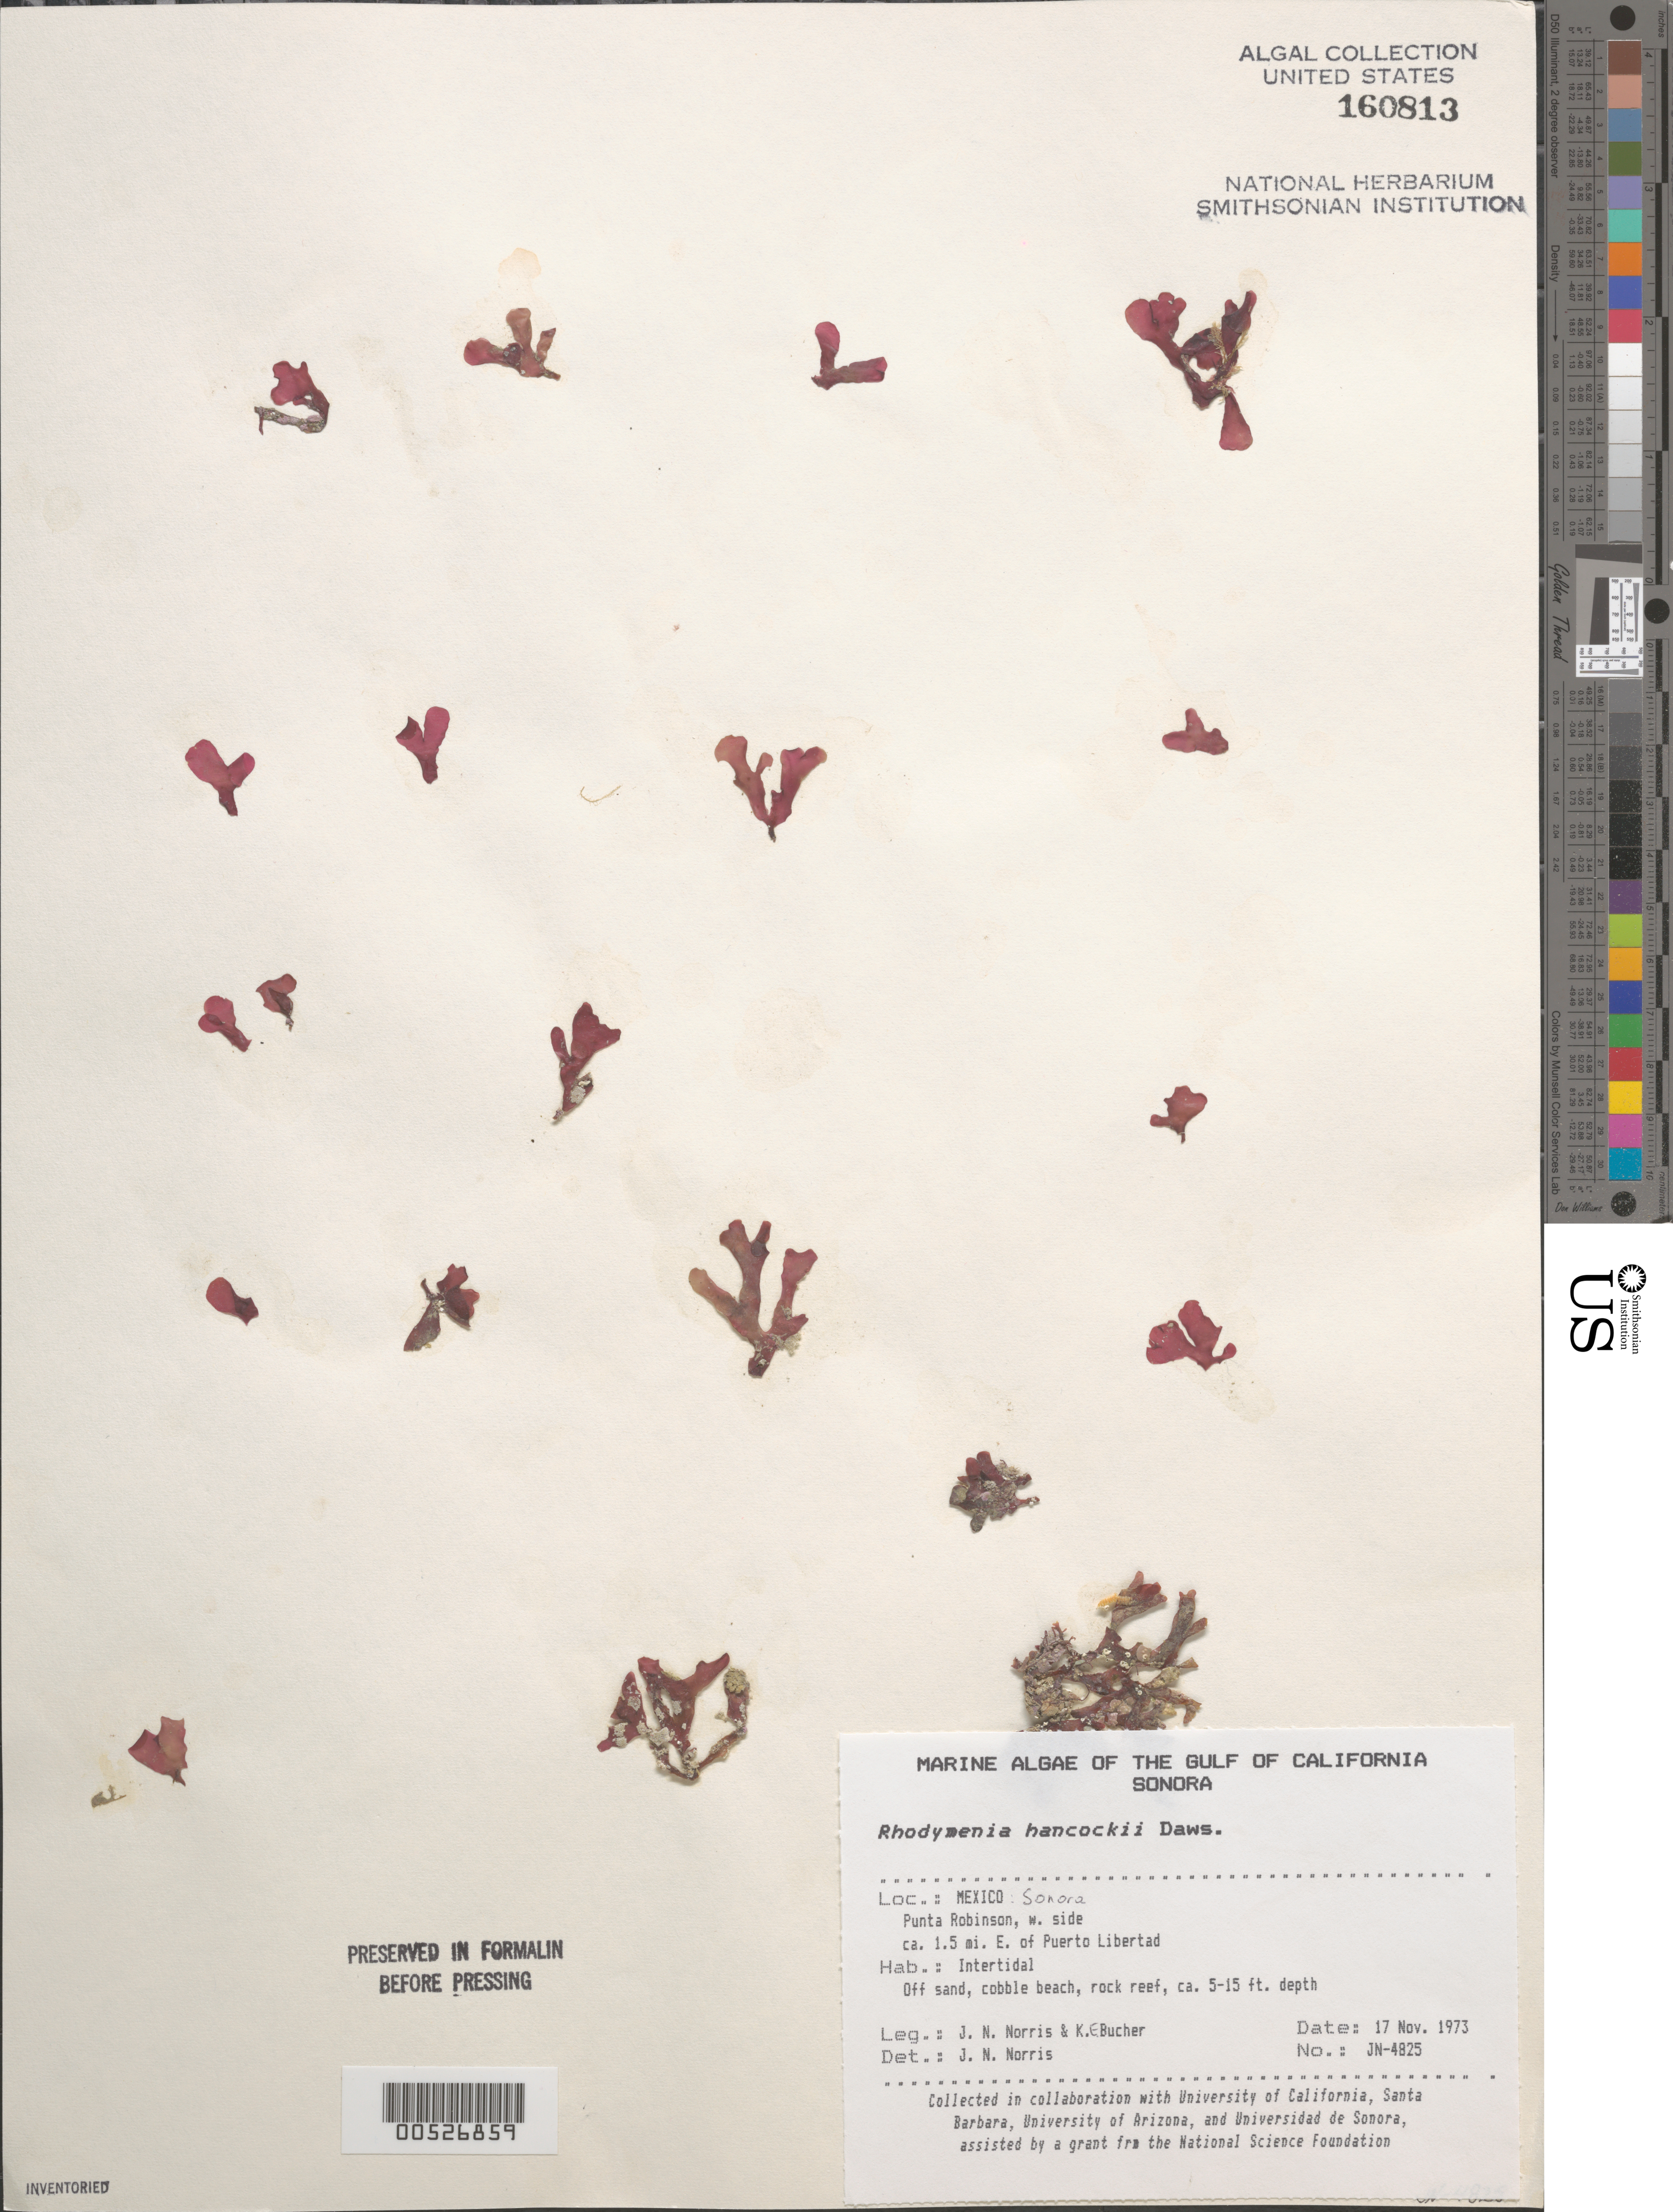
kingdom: Plantae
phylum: Rhodophyta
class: Florideophyceae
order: Rhodymeniales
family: Rhodymeniaceae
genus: Rhodymenia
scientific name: Rhodymenia hancockii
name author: E.Y. Dawson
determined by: Norris, James N.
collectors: J. N. Norris & K. E. Bucher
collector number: JN-4825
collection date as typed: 17 Nov 1973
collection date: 1973-11-17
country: Mexico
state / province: Sonora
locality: Punta Robinson ca. 1.5 miles east of Puerto Libertad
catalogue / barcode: US 160813